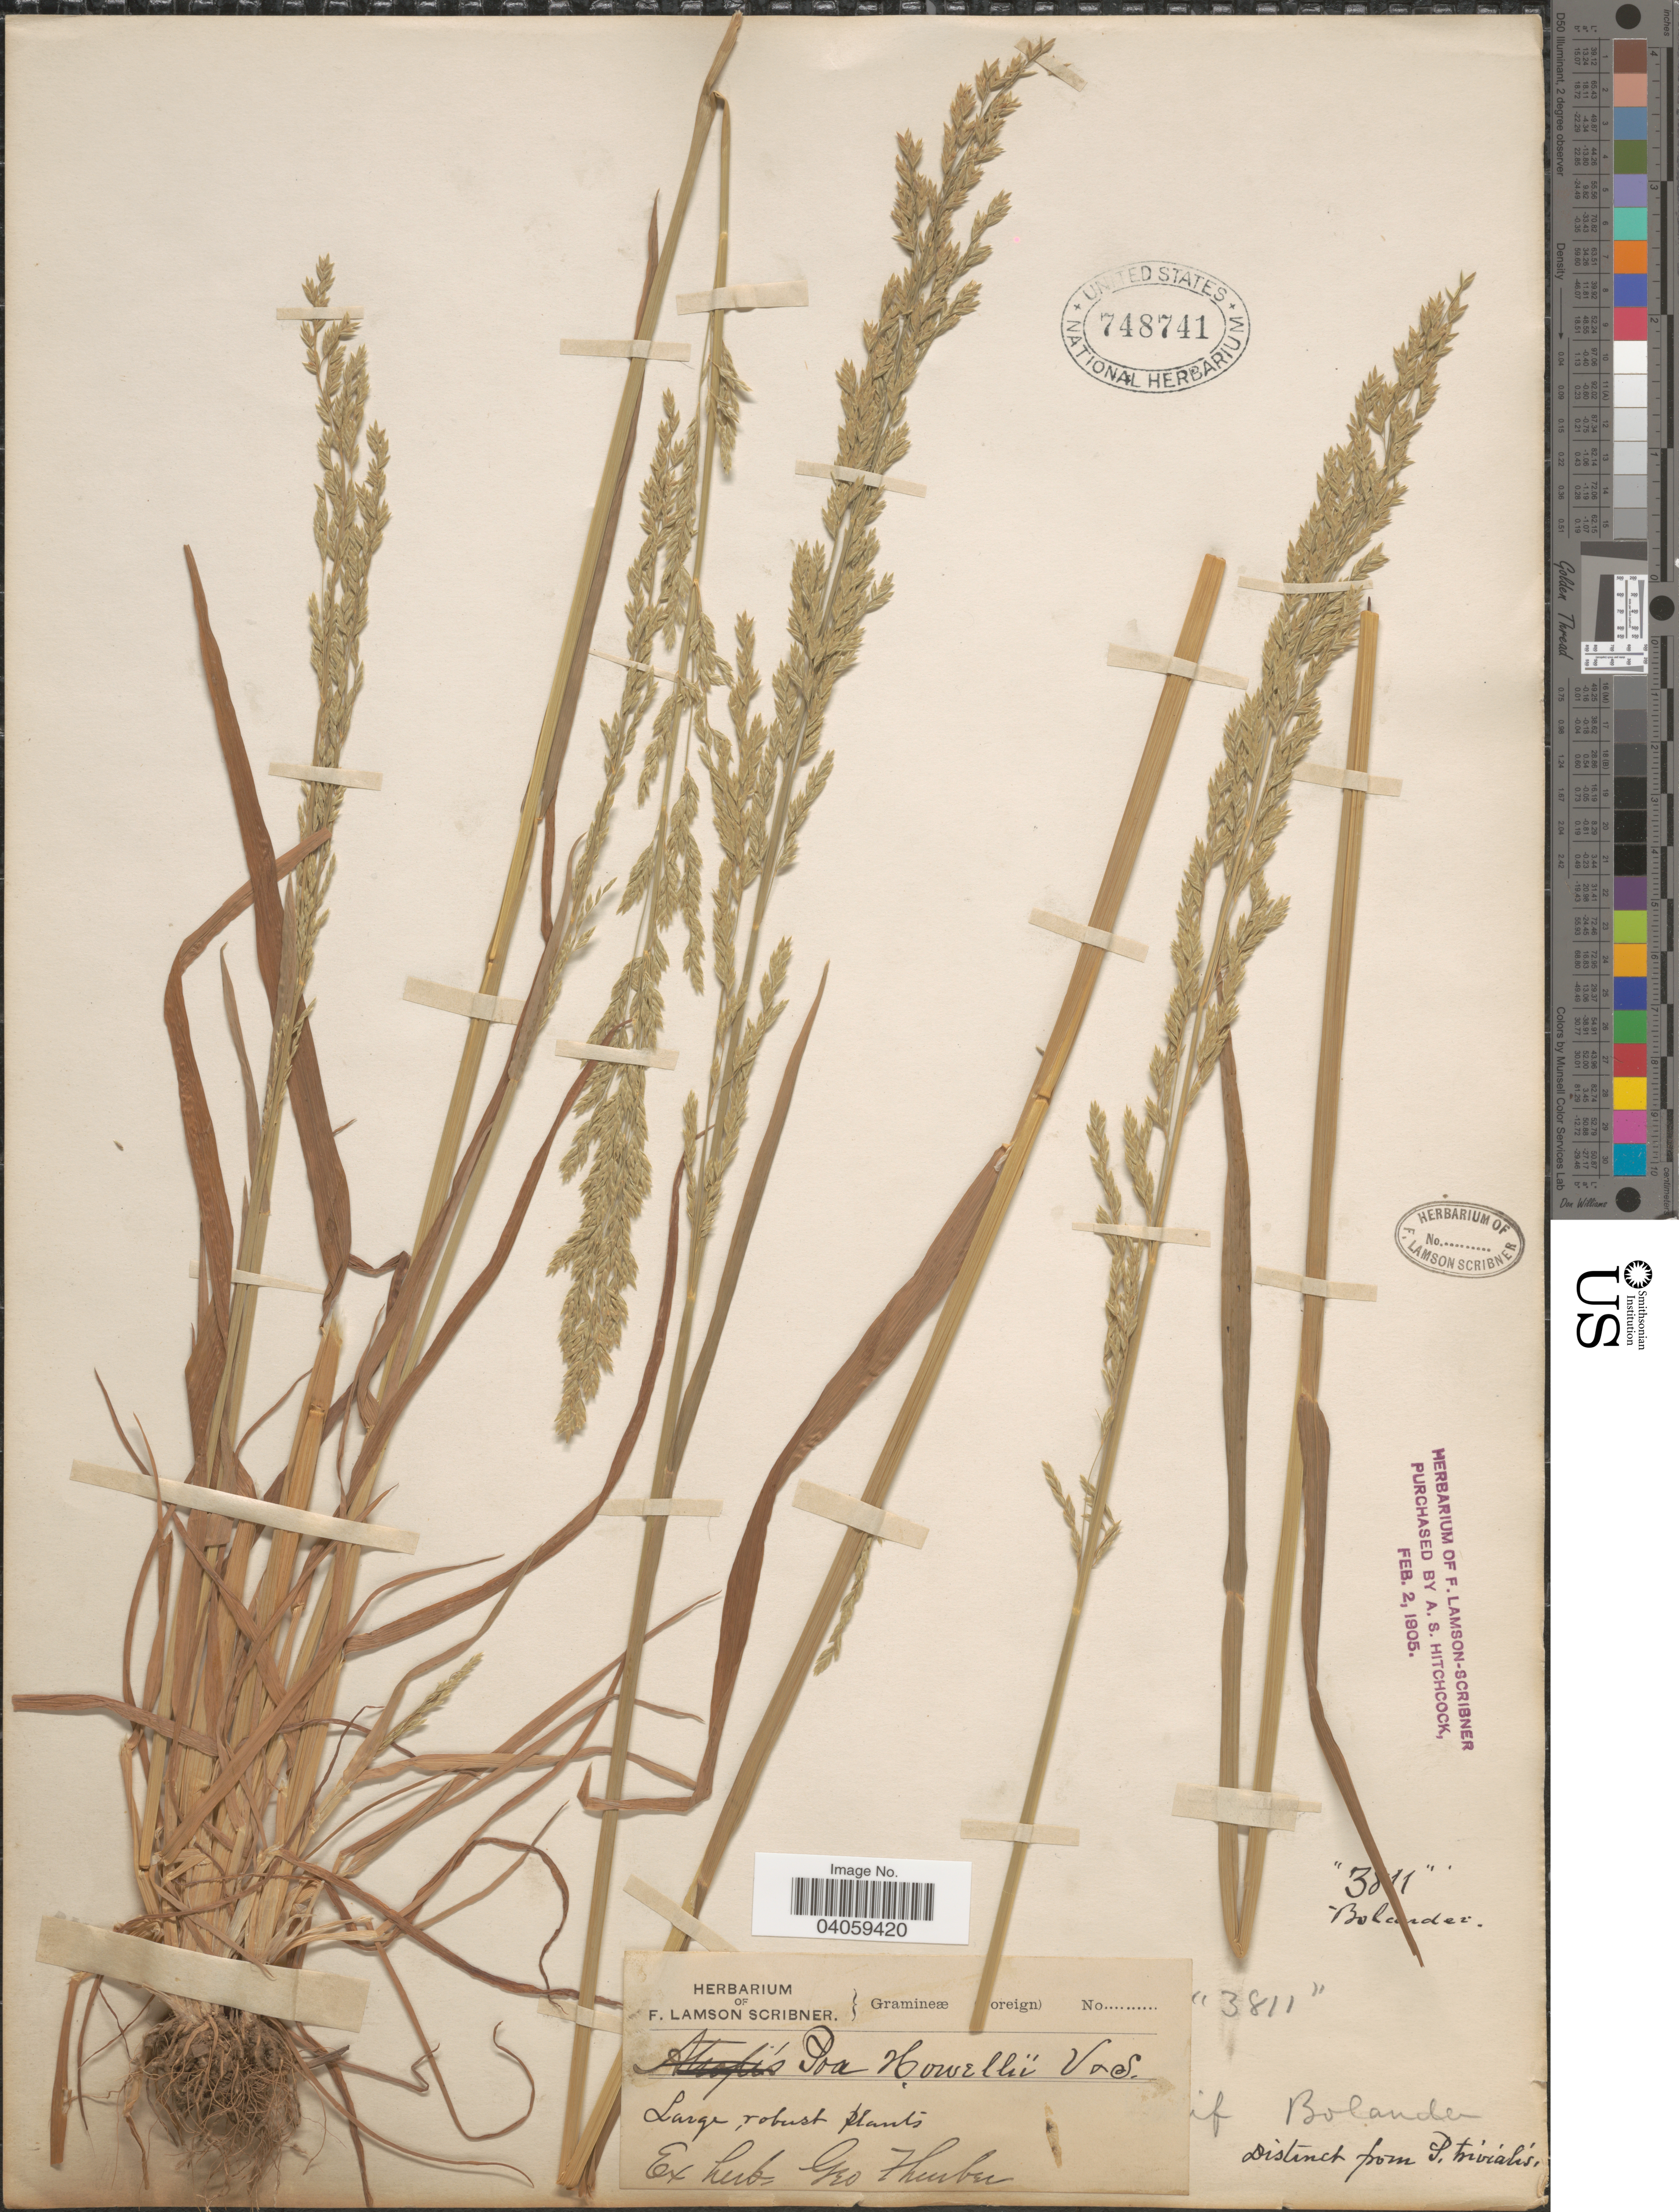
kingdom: Plantae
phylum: Tracheophyta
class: Liliopsida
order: Poales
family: Poaceae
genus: Poa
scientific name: Poa howellii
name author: Vasey & Scribn.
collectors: ex Herb. Geo. Thurber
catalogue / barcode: US 748741